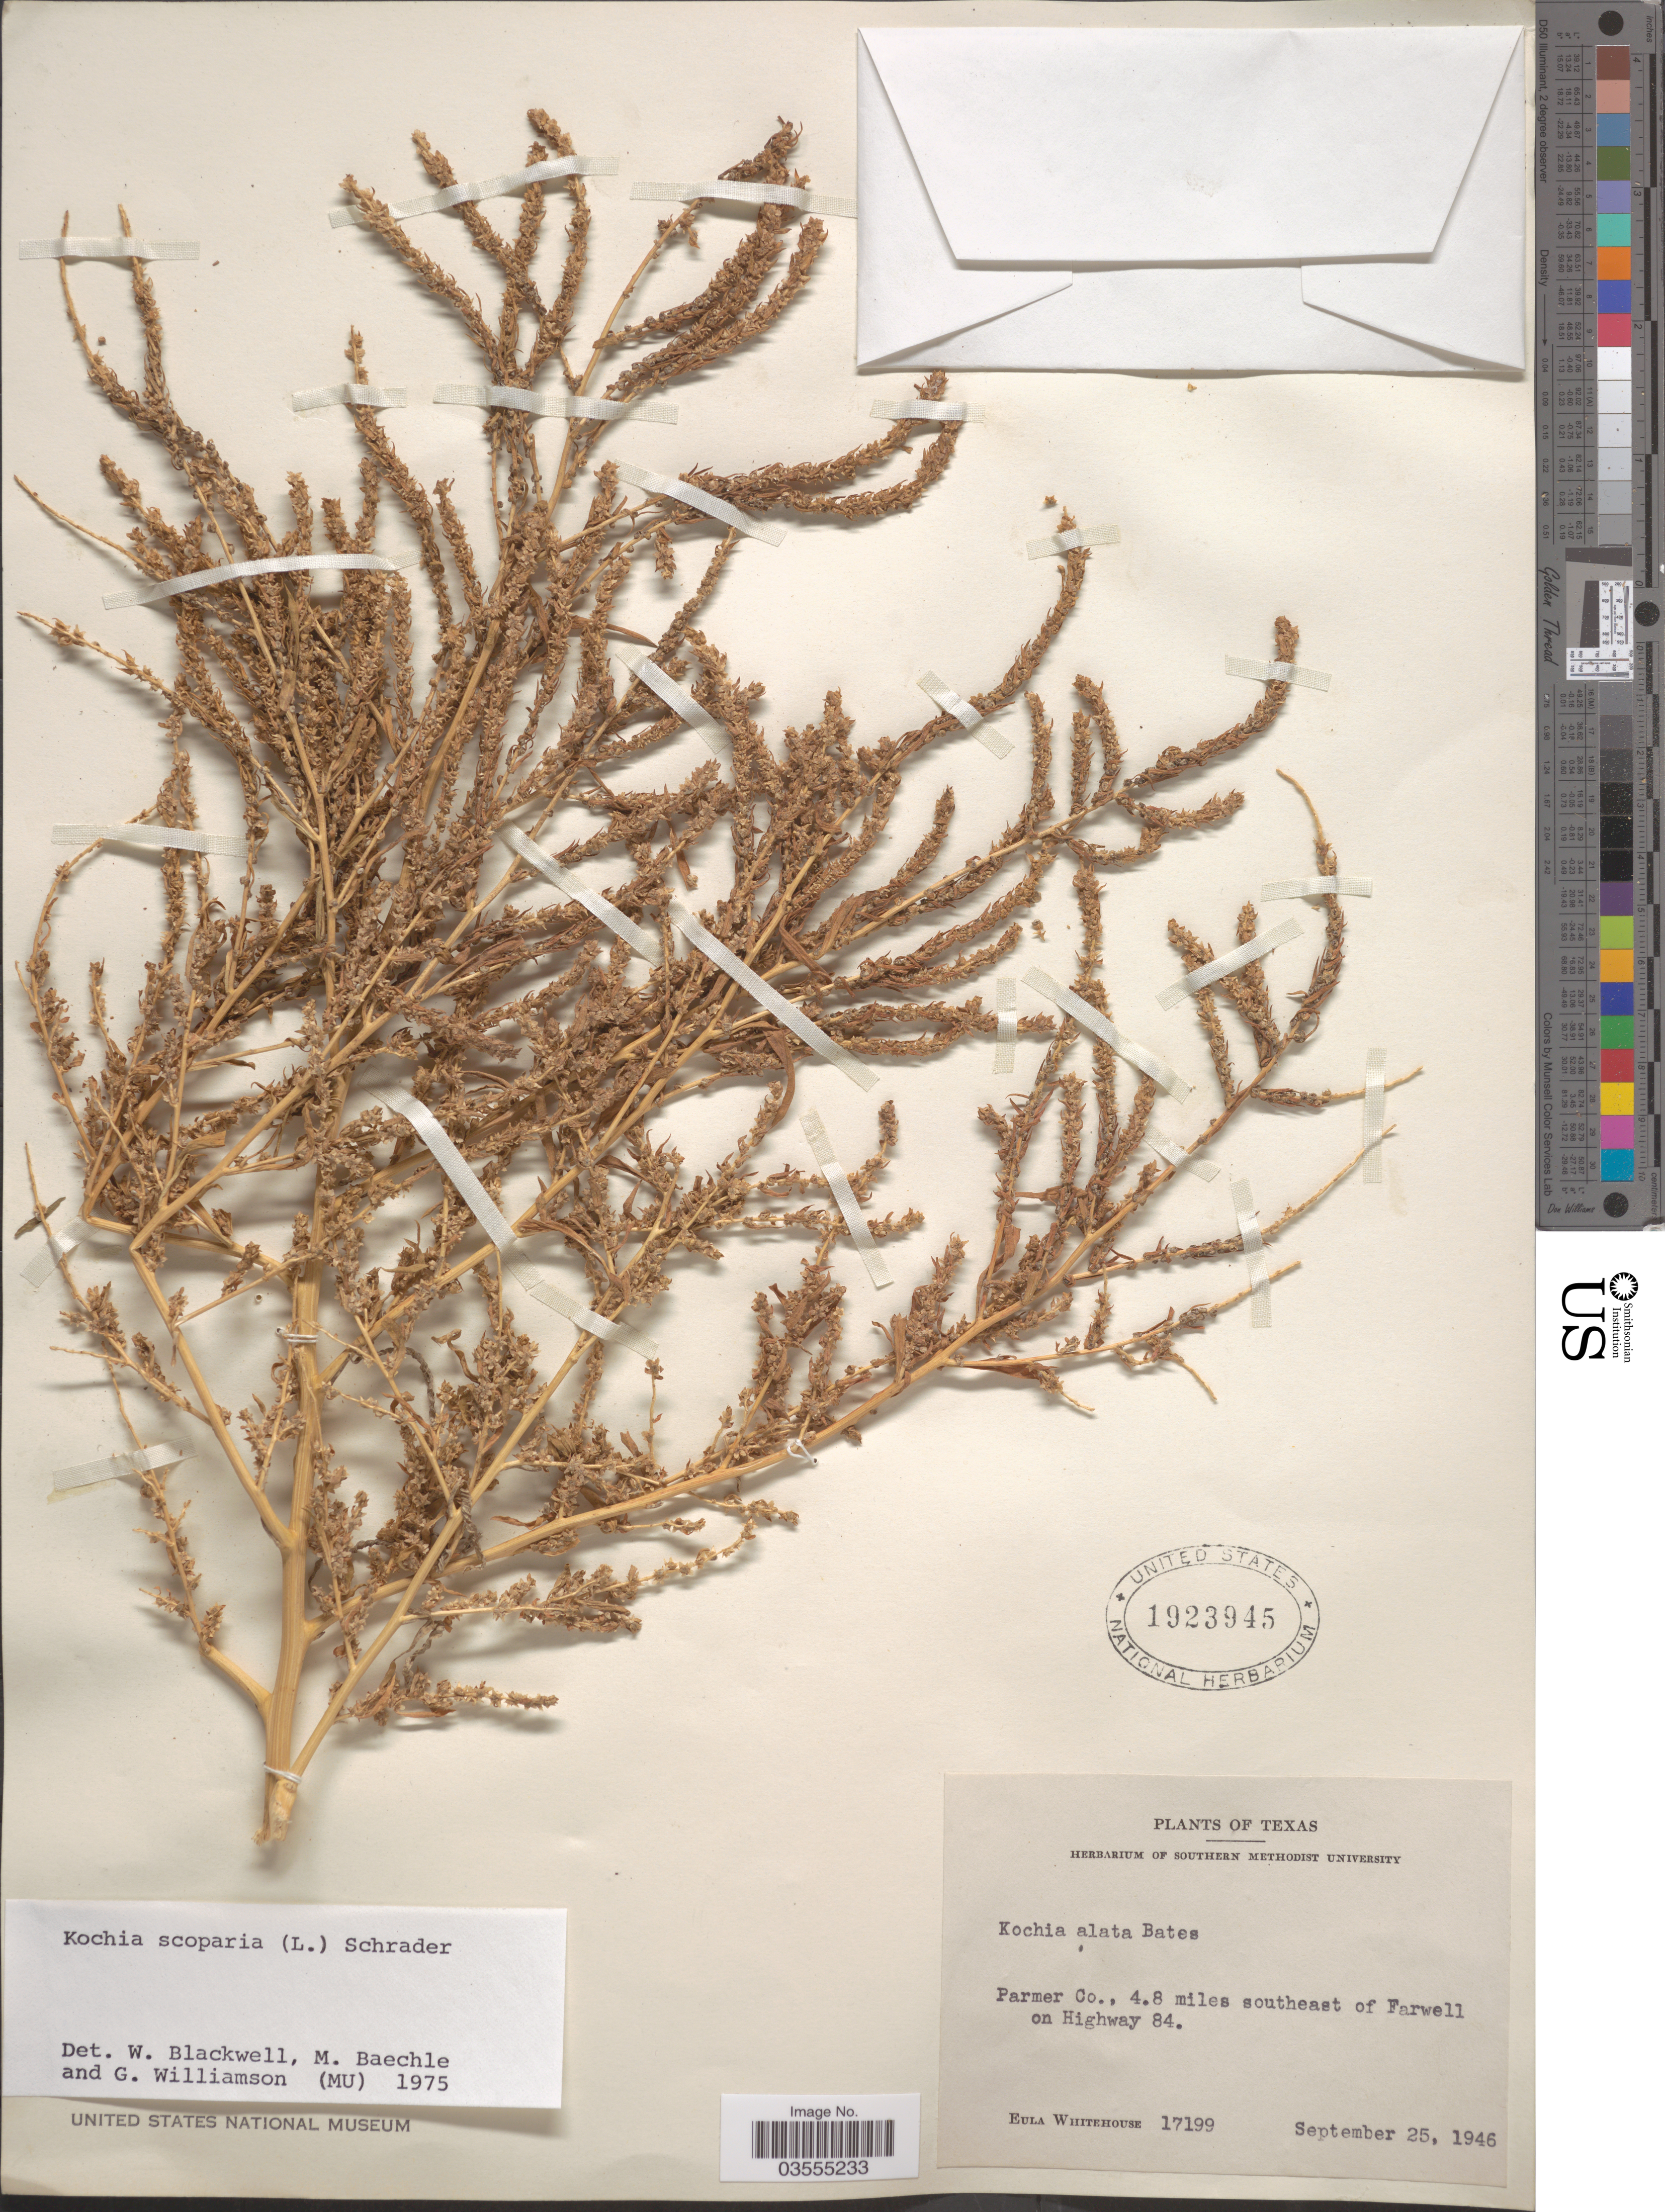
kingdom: Plantae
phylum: Tracheophyta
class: Magnoliopsida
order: Caryophyllales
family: Amaranthaceae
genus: Bassia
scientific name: Bassia scoparia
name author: (L.) Voss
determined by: U.S. National Herbarium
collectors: E. Whitehouse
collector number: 17199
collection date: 1946-09-25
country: United States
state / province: Texas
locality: Parmer Co., 4.8 miles southeast of Farwell on Highway 84.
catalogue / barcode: US 1923945